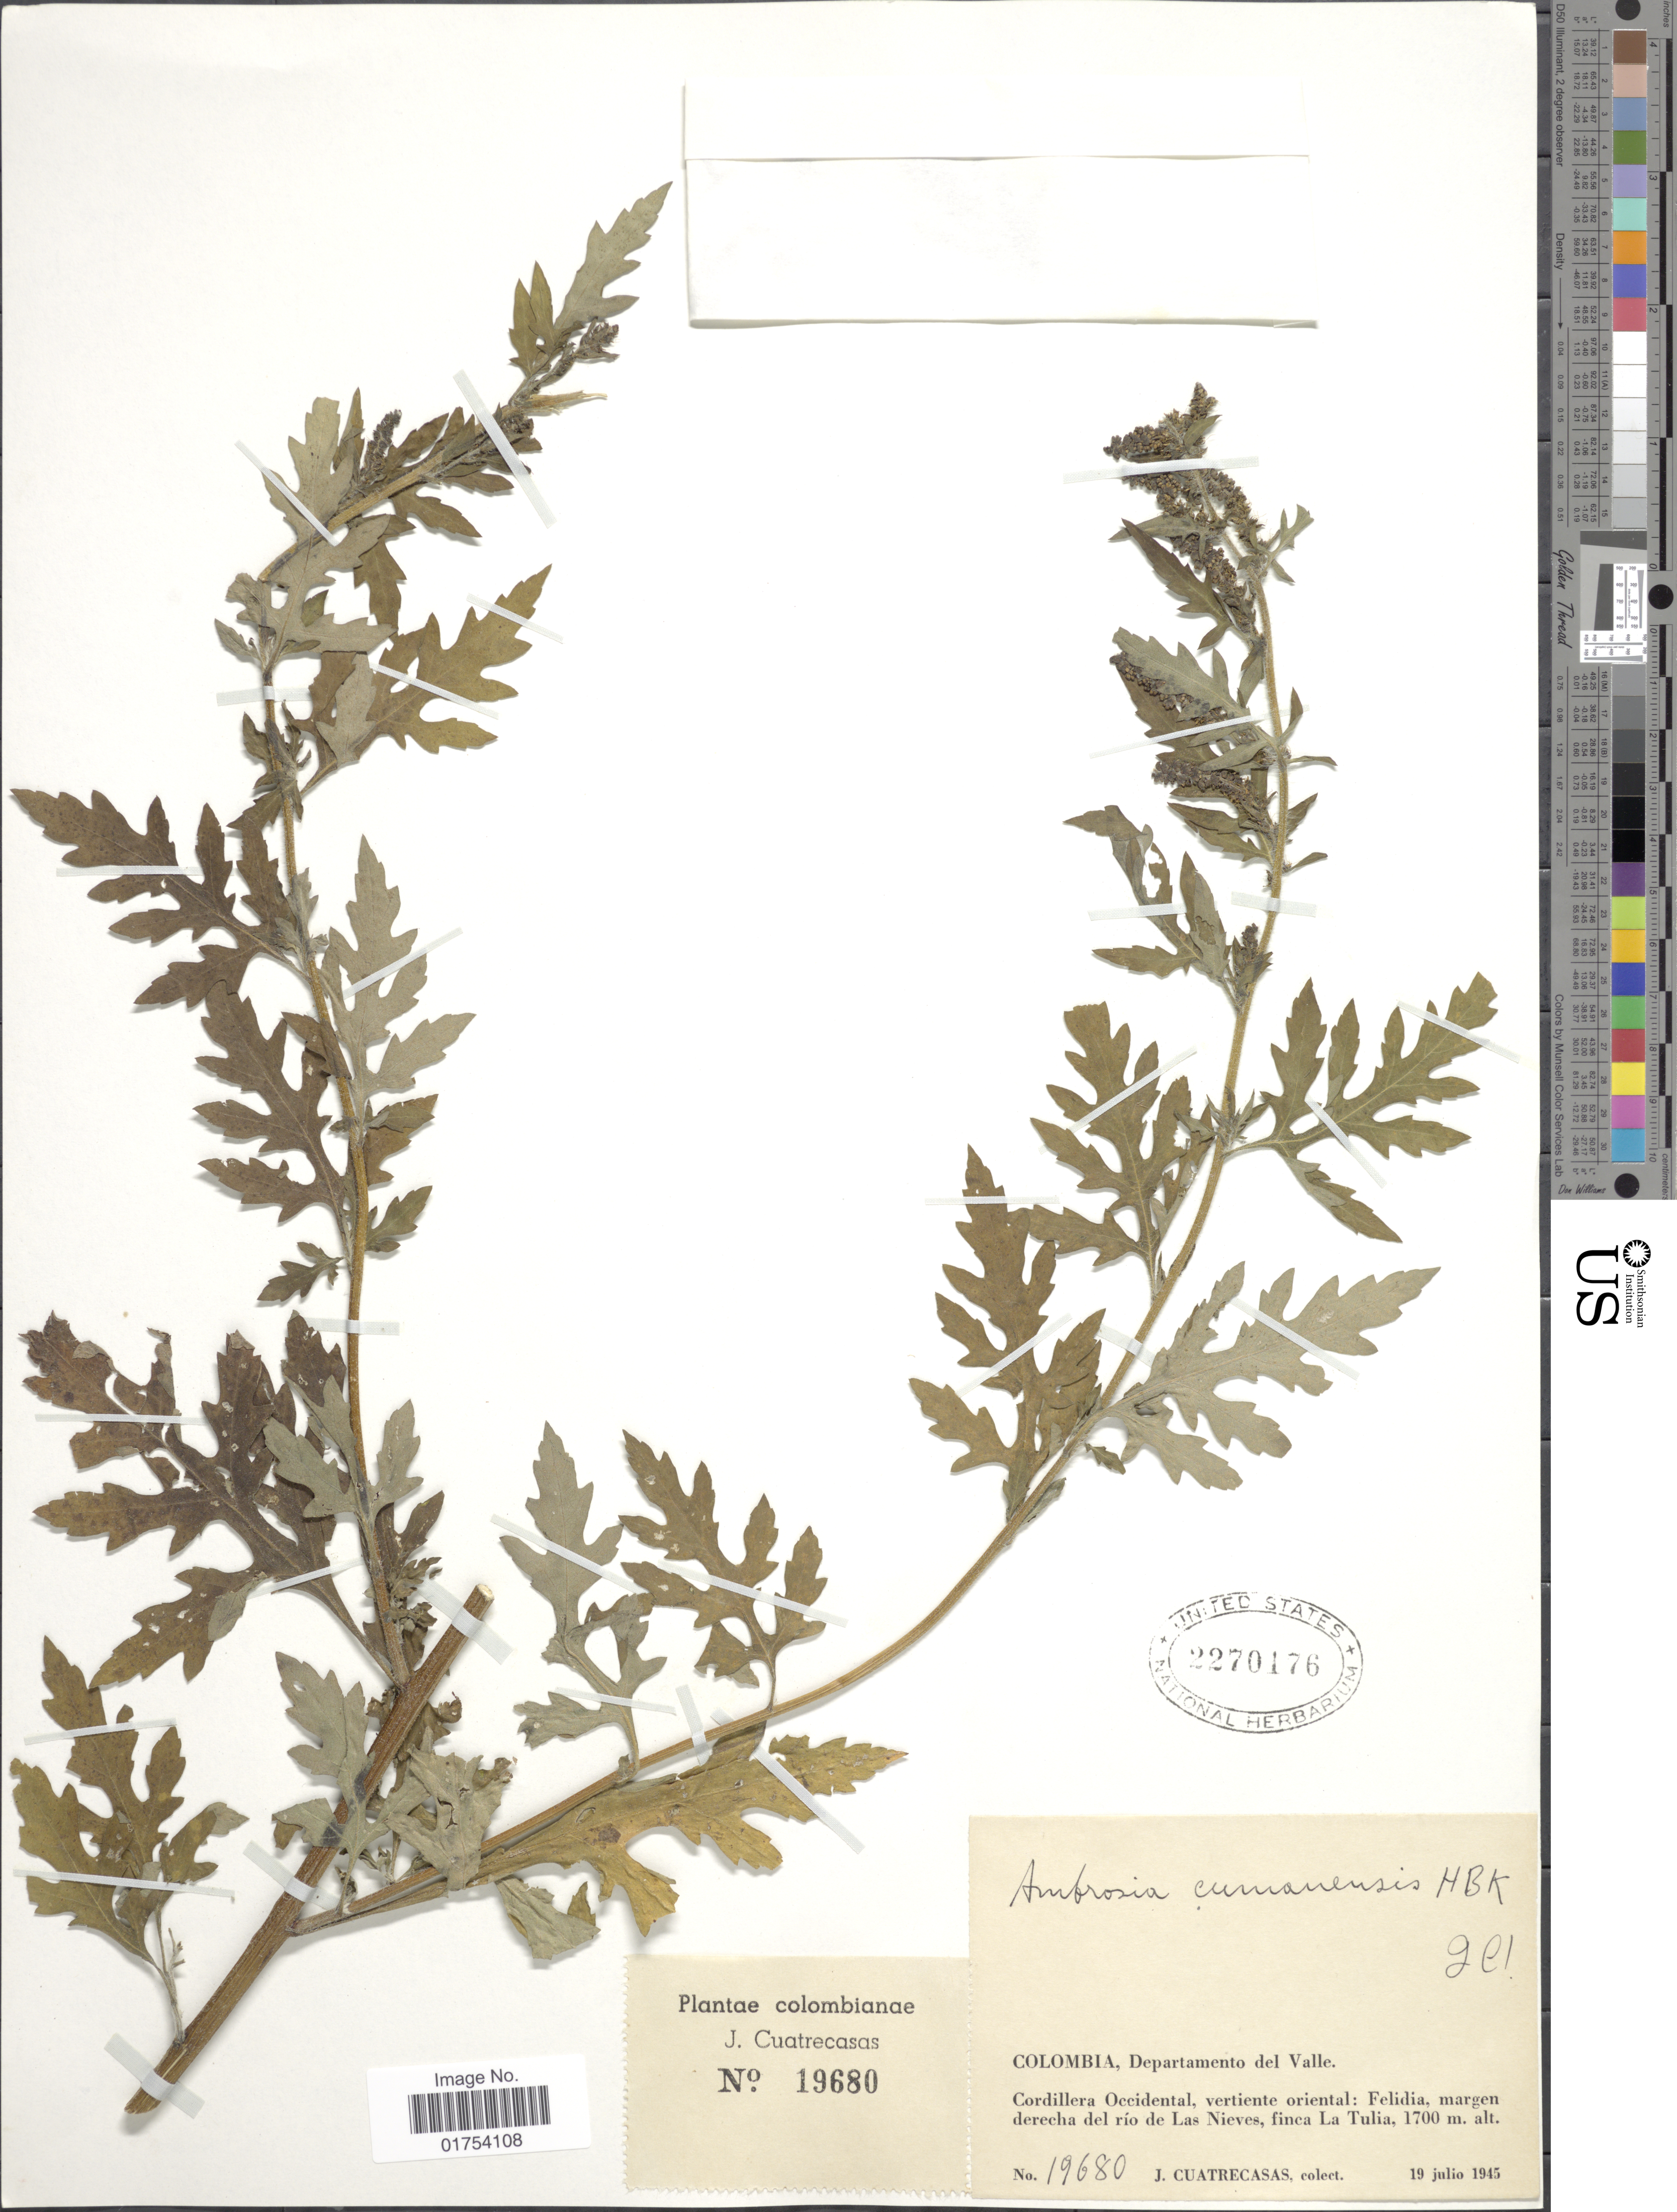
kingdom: Plantae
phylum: Tracheophyta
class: Magnoliopsida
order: Asterales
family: Asteraceae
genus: Ambrosia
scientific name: Ambrosia peruviana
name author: Willd.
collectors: J. Cuatrecasas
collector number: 19680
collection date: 1945-07-19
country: Colombia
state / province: Valle del Cauca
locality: Departamento del Valle, Cordillera Occidental, vertiente oriental: Felidia, margen derecha del rio de Las Nieves, finca La Tulia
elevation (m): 1700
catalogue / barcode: US 2270176